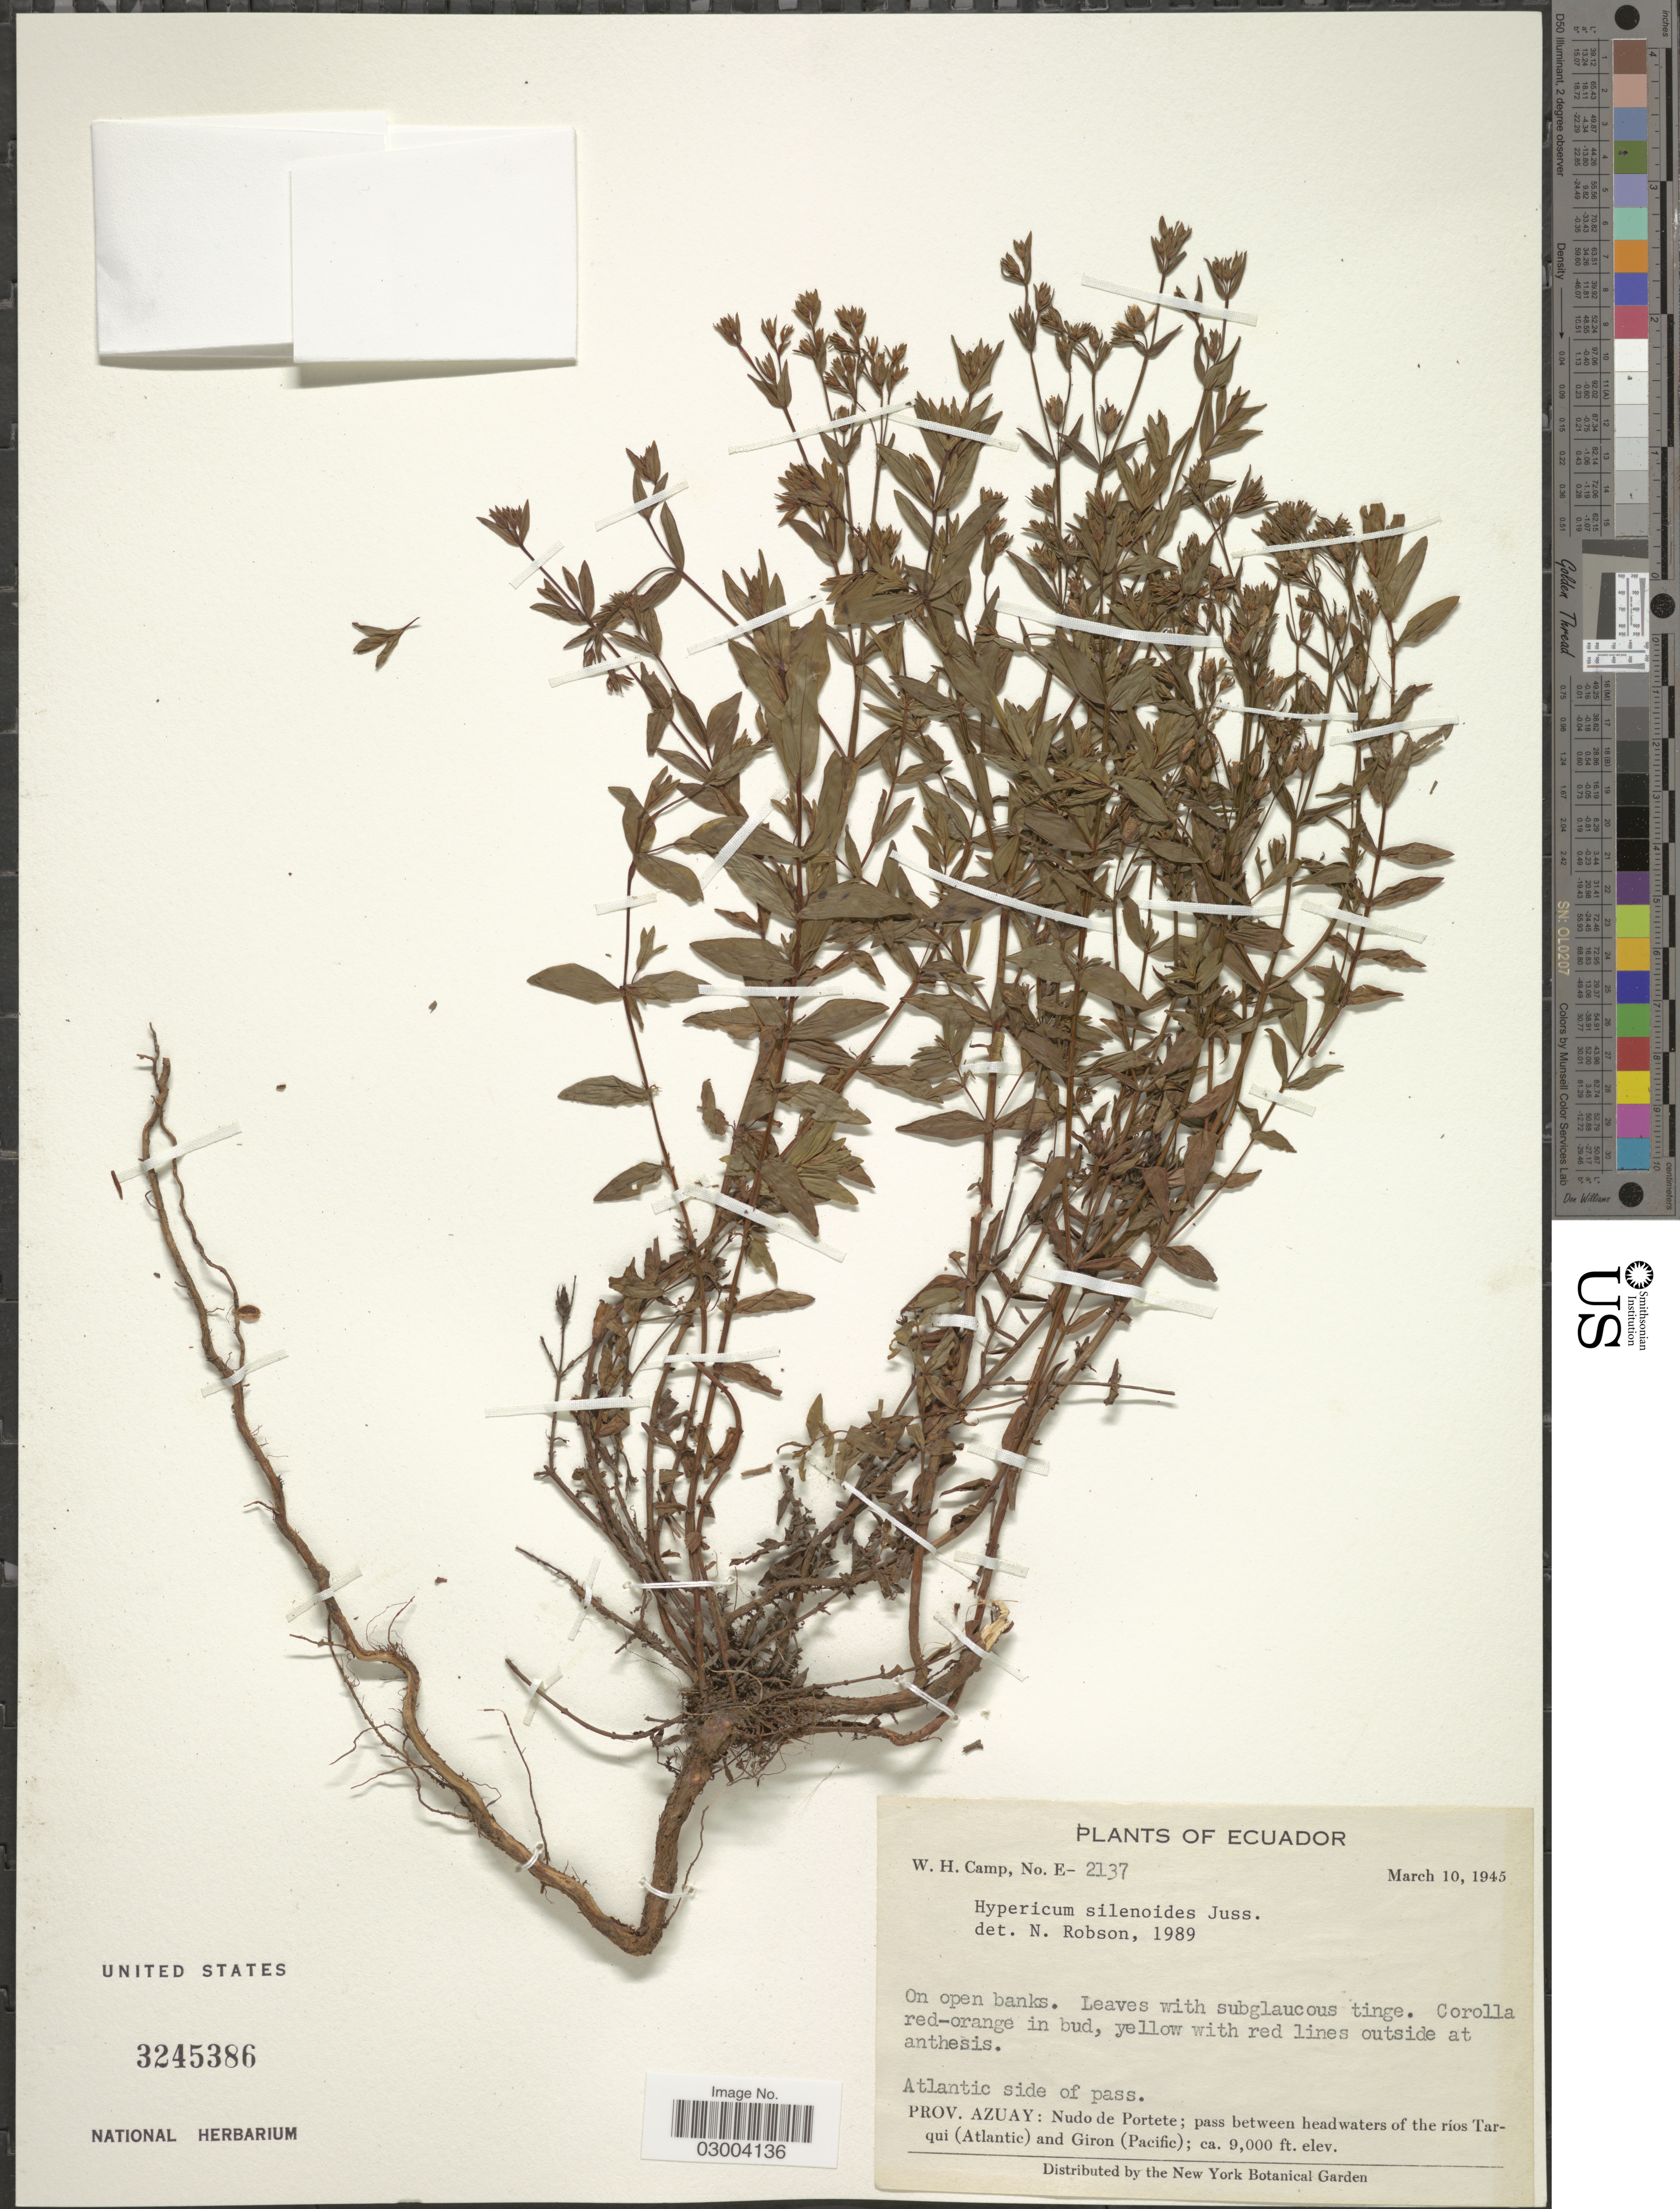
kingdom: Plantae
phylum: Tracheophyta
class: Magnoliopsida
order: Malpighiales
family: Hypericaceae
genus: Hypericum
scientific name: Hypericum silenoides subsp. silenoides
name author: Juss.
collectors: W. H. Camp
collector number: E-2137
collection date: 1945-03-10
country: Ecuador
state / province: Azuay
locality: Nudo de Portete; pass between headwaters of the ríos Tarqui (Atlantic) and Giron (Pacific).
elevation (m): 2743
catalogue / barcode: US 3245386